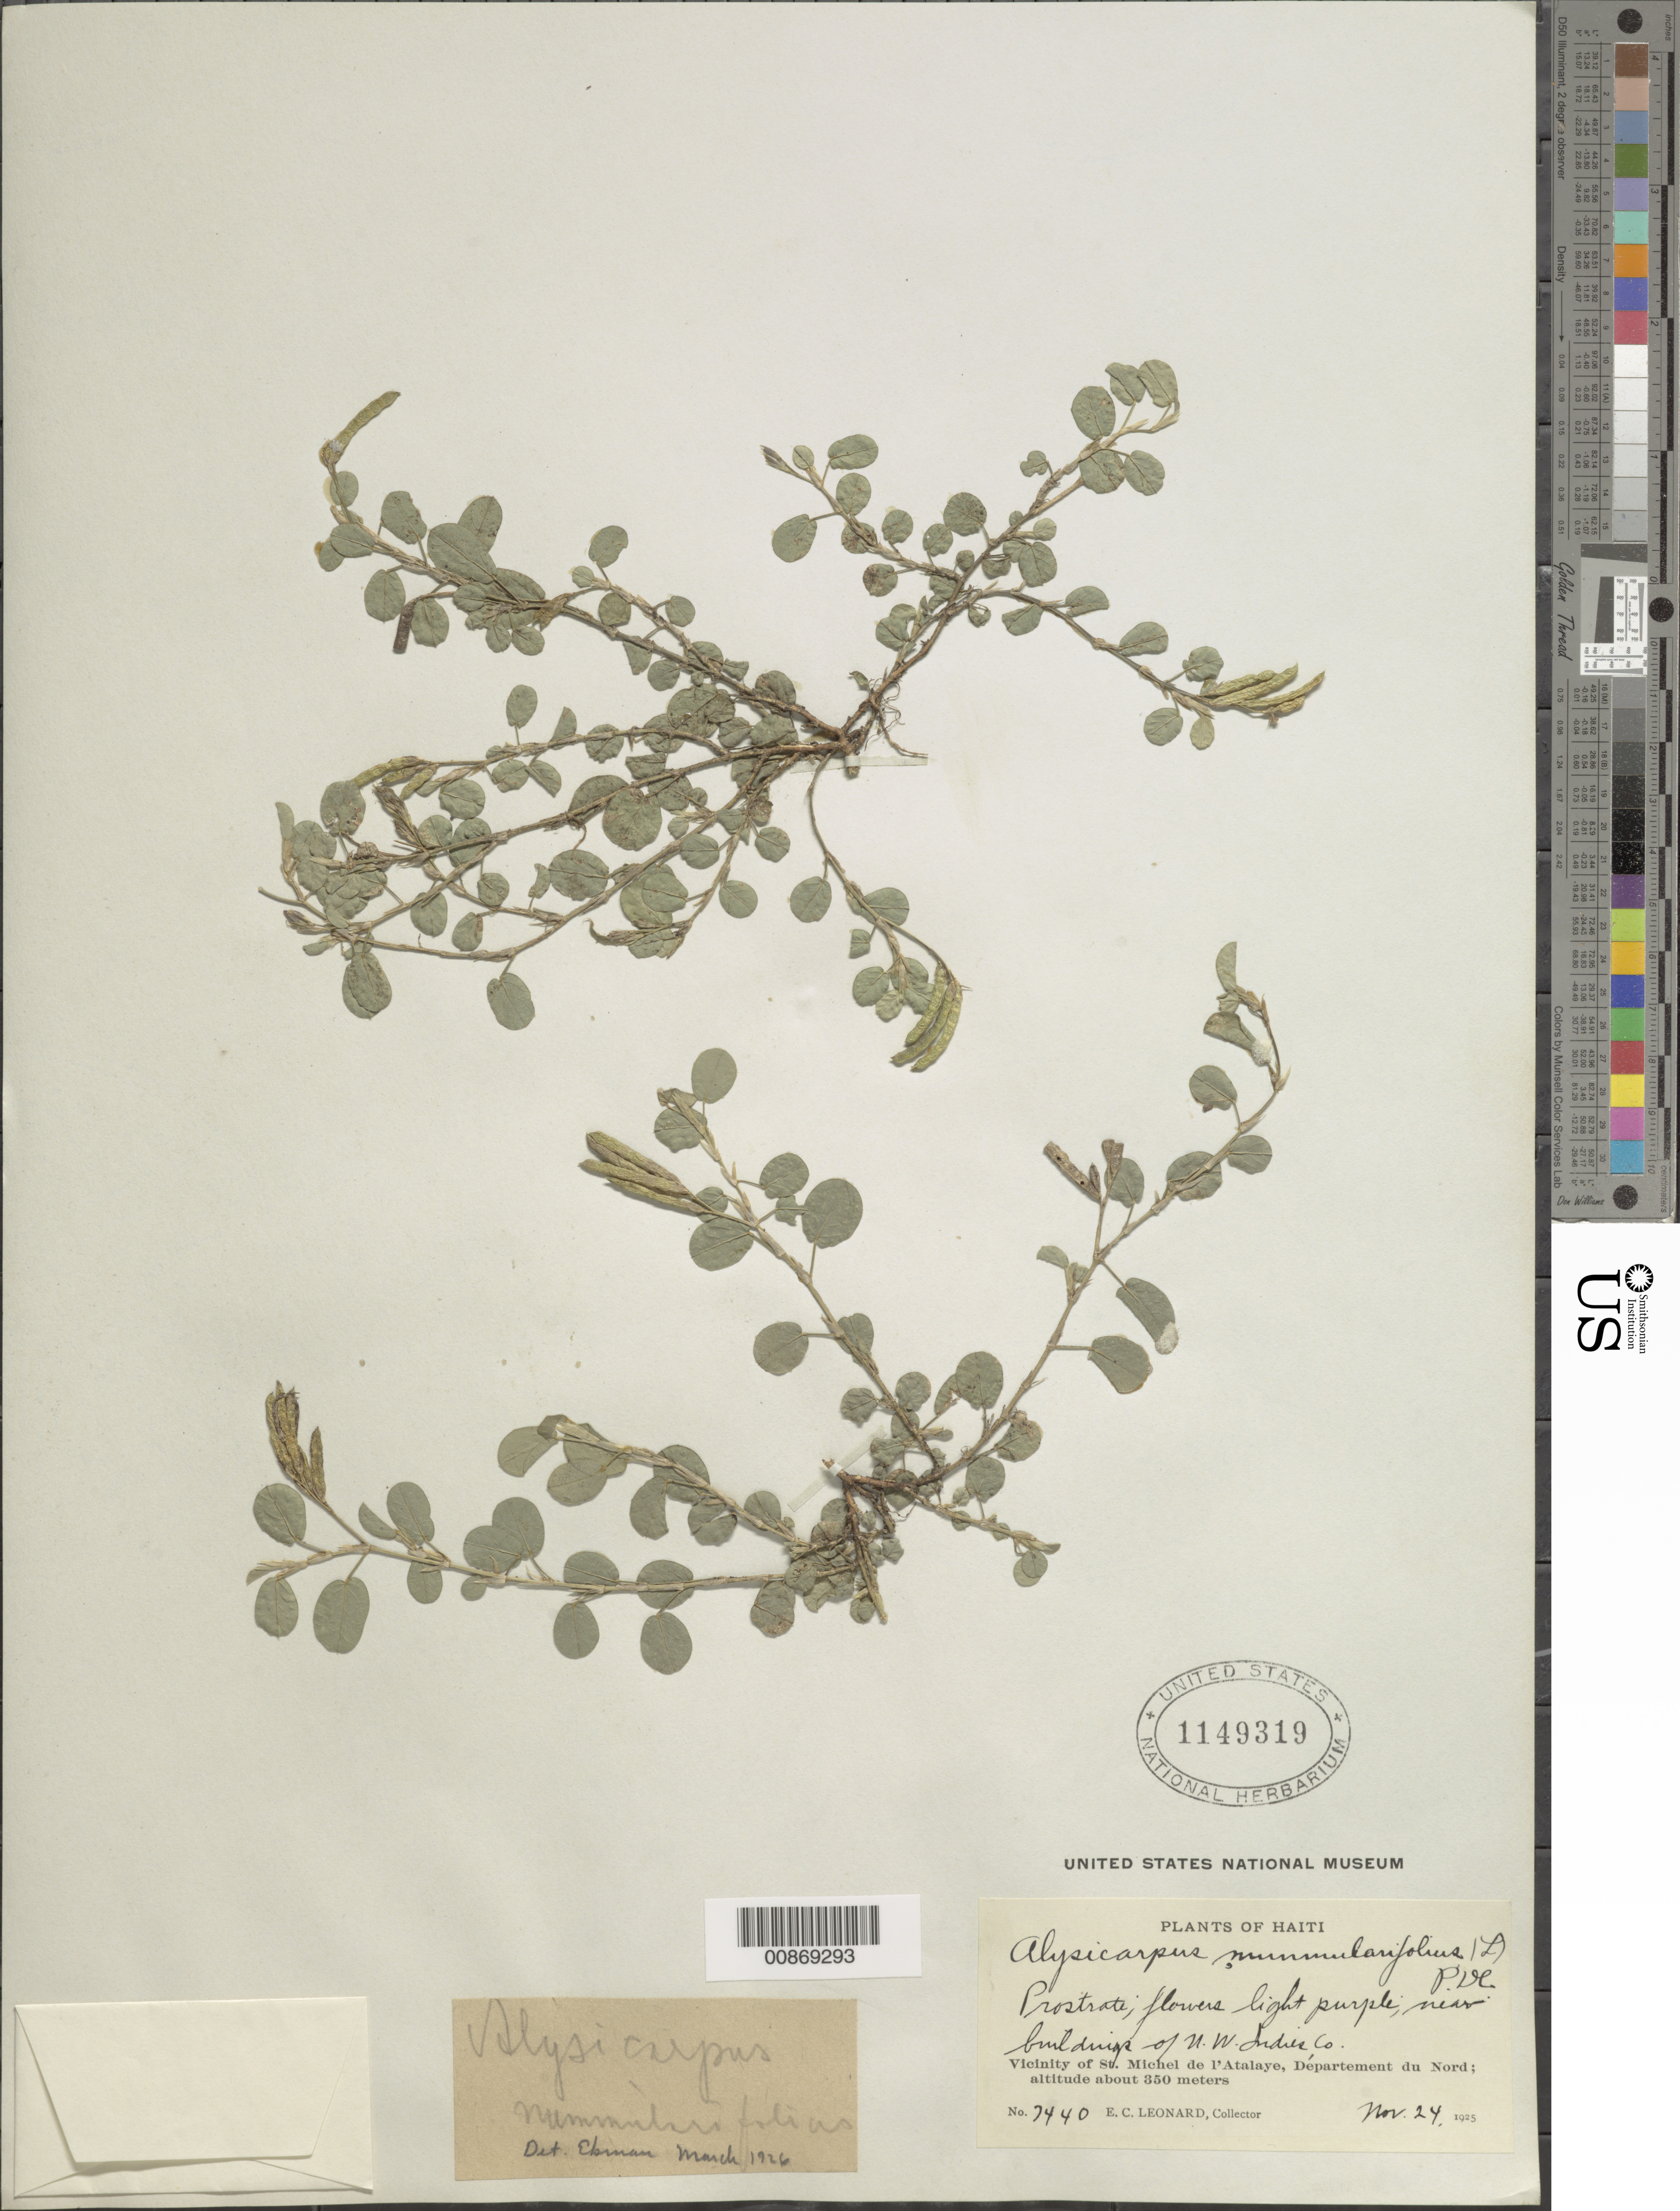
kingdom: Plantae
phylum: Tracheophyta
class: Magnoliopsida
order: Fabales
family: Fabaceae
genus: Alysicarpus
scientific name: Alysicarpus vaginalis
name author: (L.) DC.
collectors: E. C. Leonard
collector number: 7440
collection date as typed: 24 Nov 1925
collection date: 1925-11-24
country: Haiti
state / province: Nord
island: Hispaniola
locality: Vicinity of St. Michel de l'Atalaye. Near buildings of U. West Indies Co.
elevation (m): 350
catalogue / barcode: US 1149319